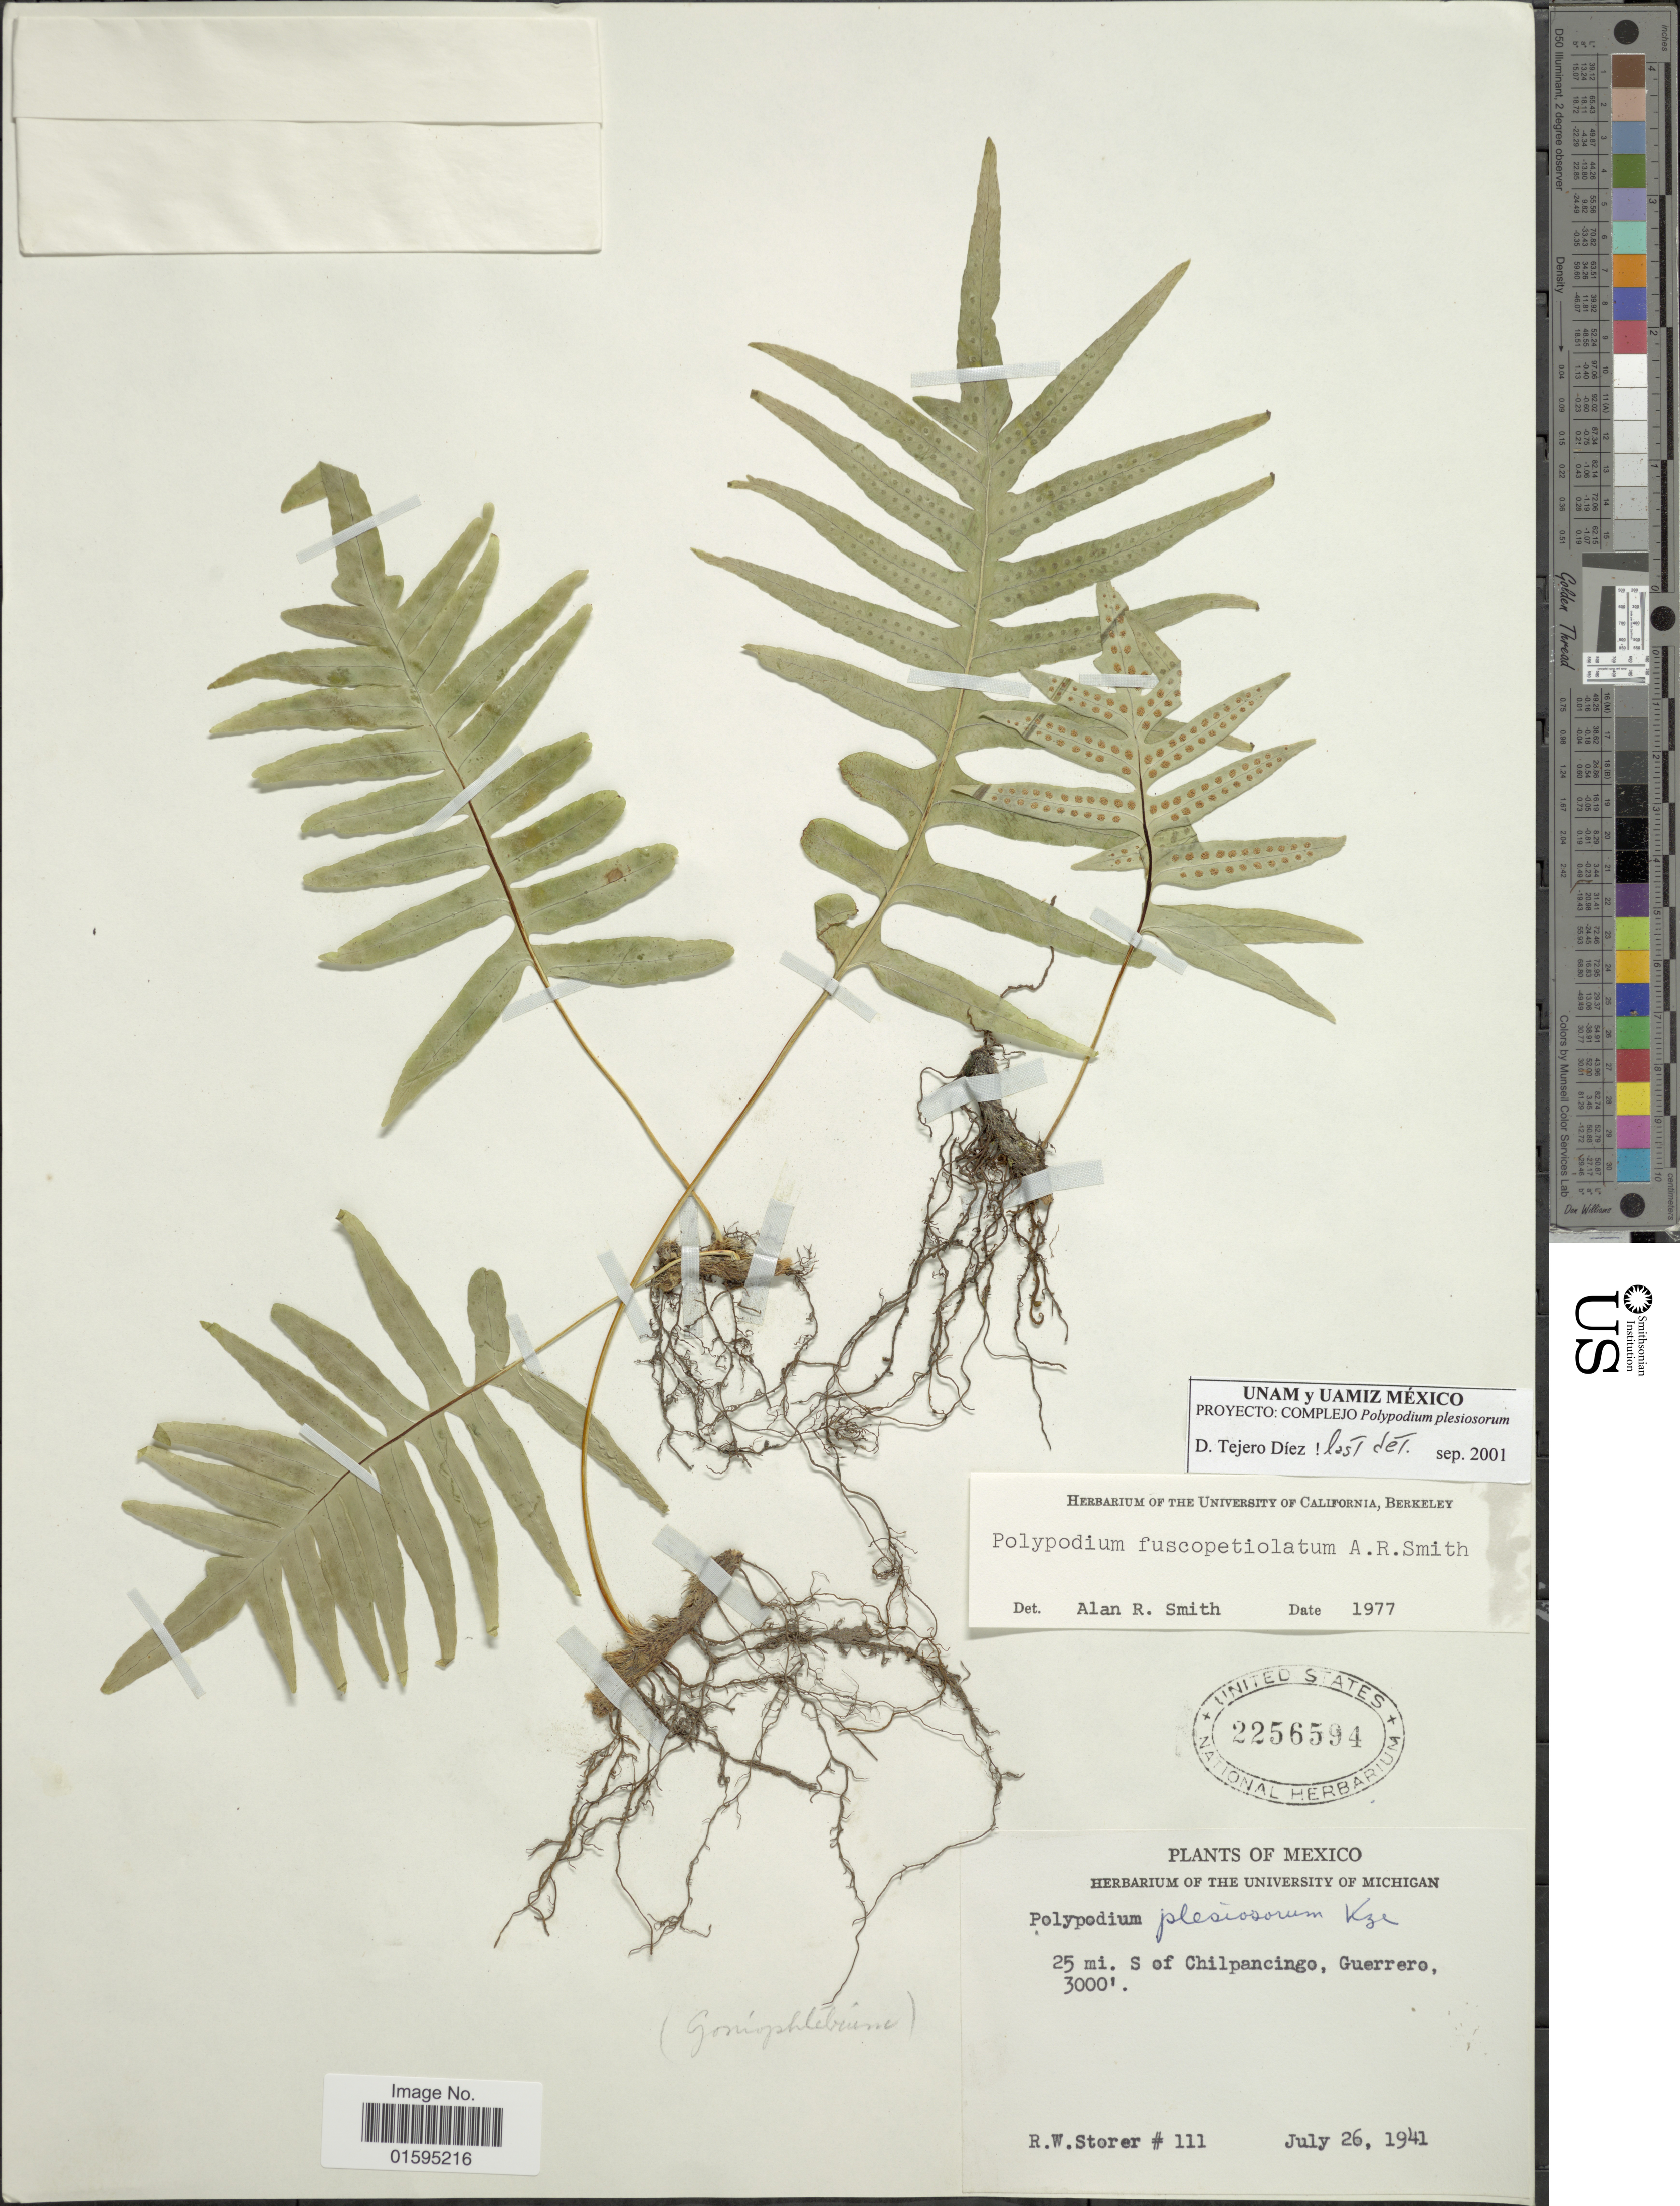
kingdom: Plantae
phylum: Tracheophyta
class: Polypodiopsida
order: Polypodiales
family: Polypodiaceae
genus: Polypodium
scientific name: Polypodium fuscopetiolatum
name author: A.R. Sm.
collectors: R. Storer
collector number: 111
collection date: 1941-07-26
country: Mexico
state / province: Guerrero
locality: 25 mi. S of Chilpancingo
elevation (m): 914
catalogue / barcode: US 2256594